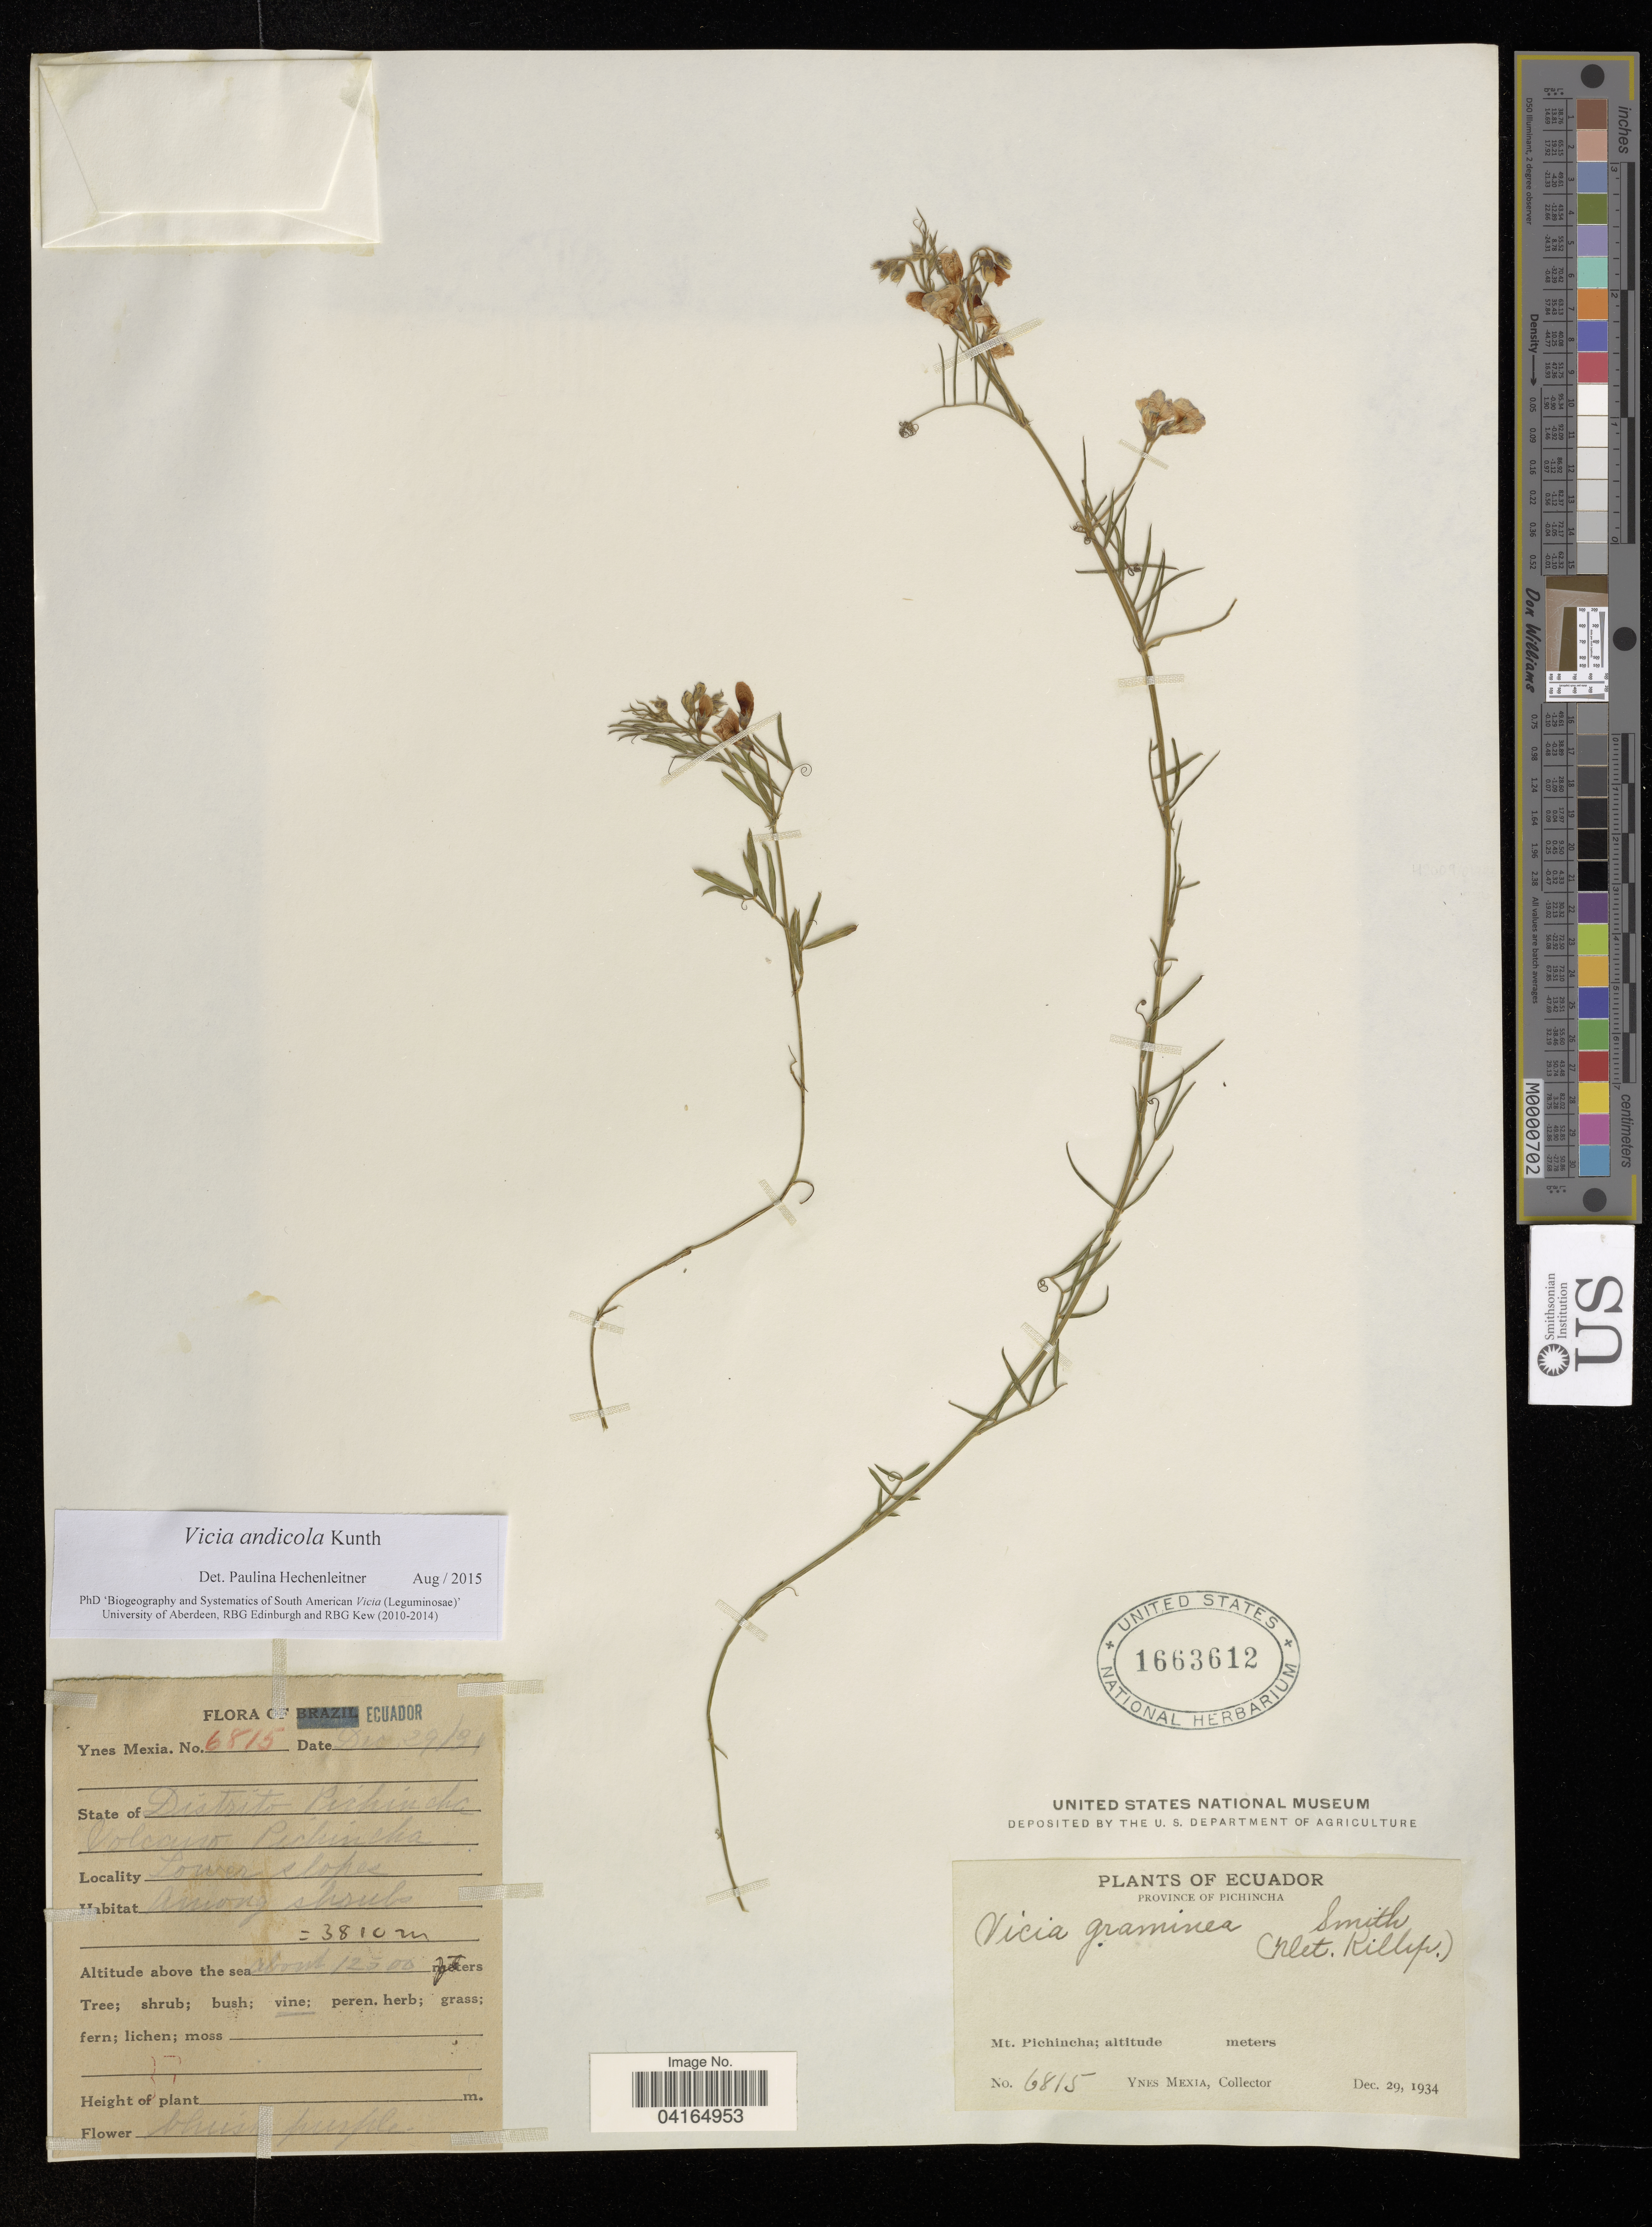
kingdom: Plantae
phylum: Tracheophyta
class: Magnoliopsida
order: Fabales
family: Fabaceae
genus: Vicia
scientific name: Vicia graminea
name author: Sm.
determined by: Hechenleitner, Paulina, RBG Edinburgh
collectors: Y. Mexia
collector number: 6815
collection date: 1934-12-29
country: Ecuador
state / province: Pichincha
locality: Mt. Pichincha.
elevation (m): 3810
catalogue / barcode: US 1663612